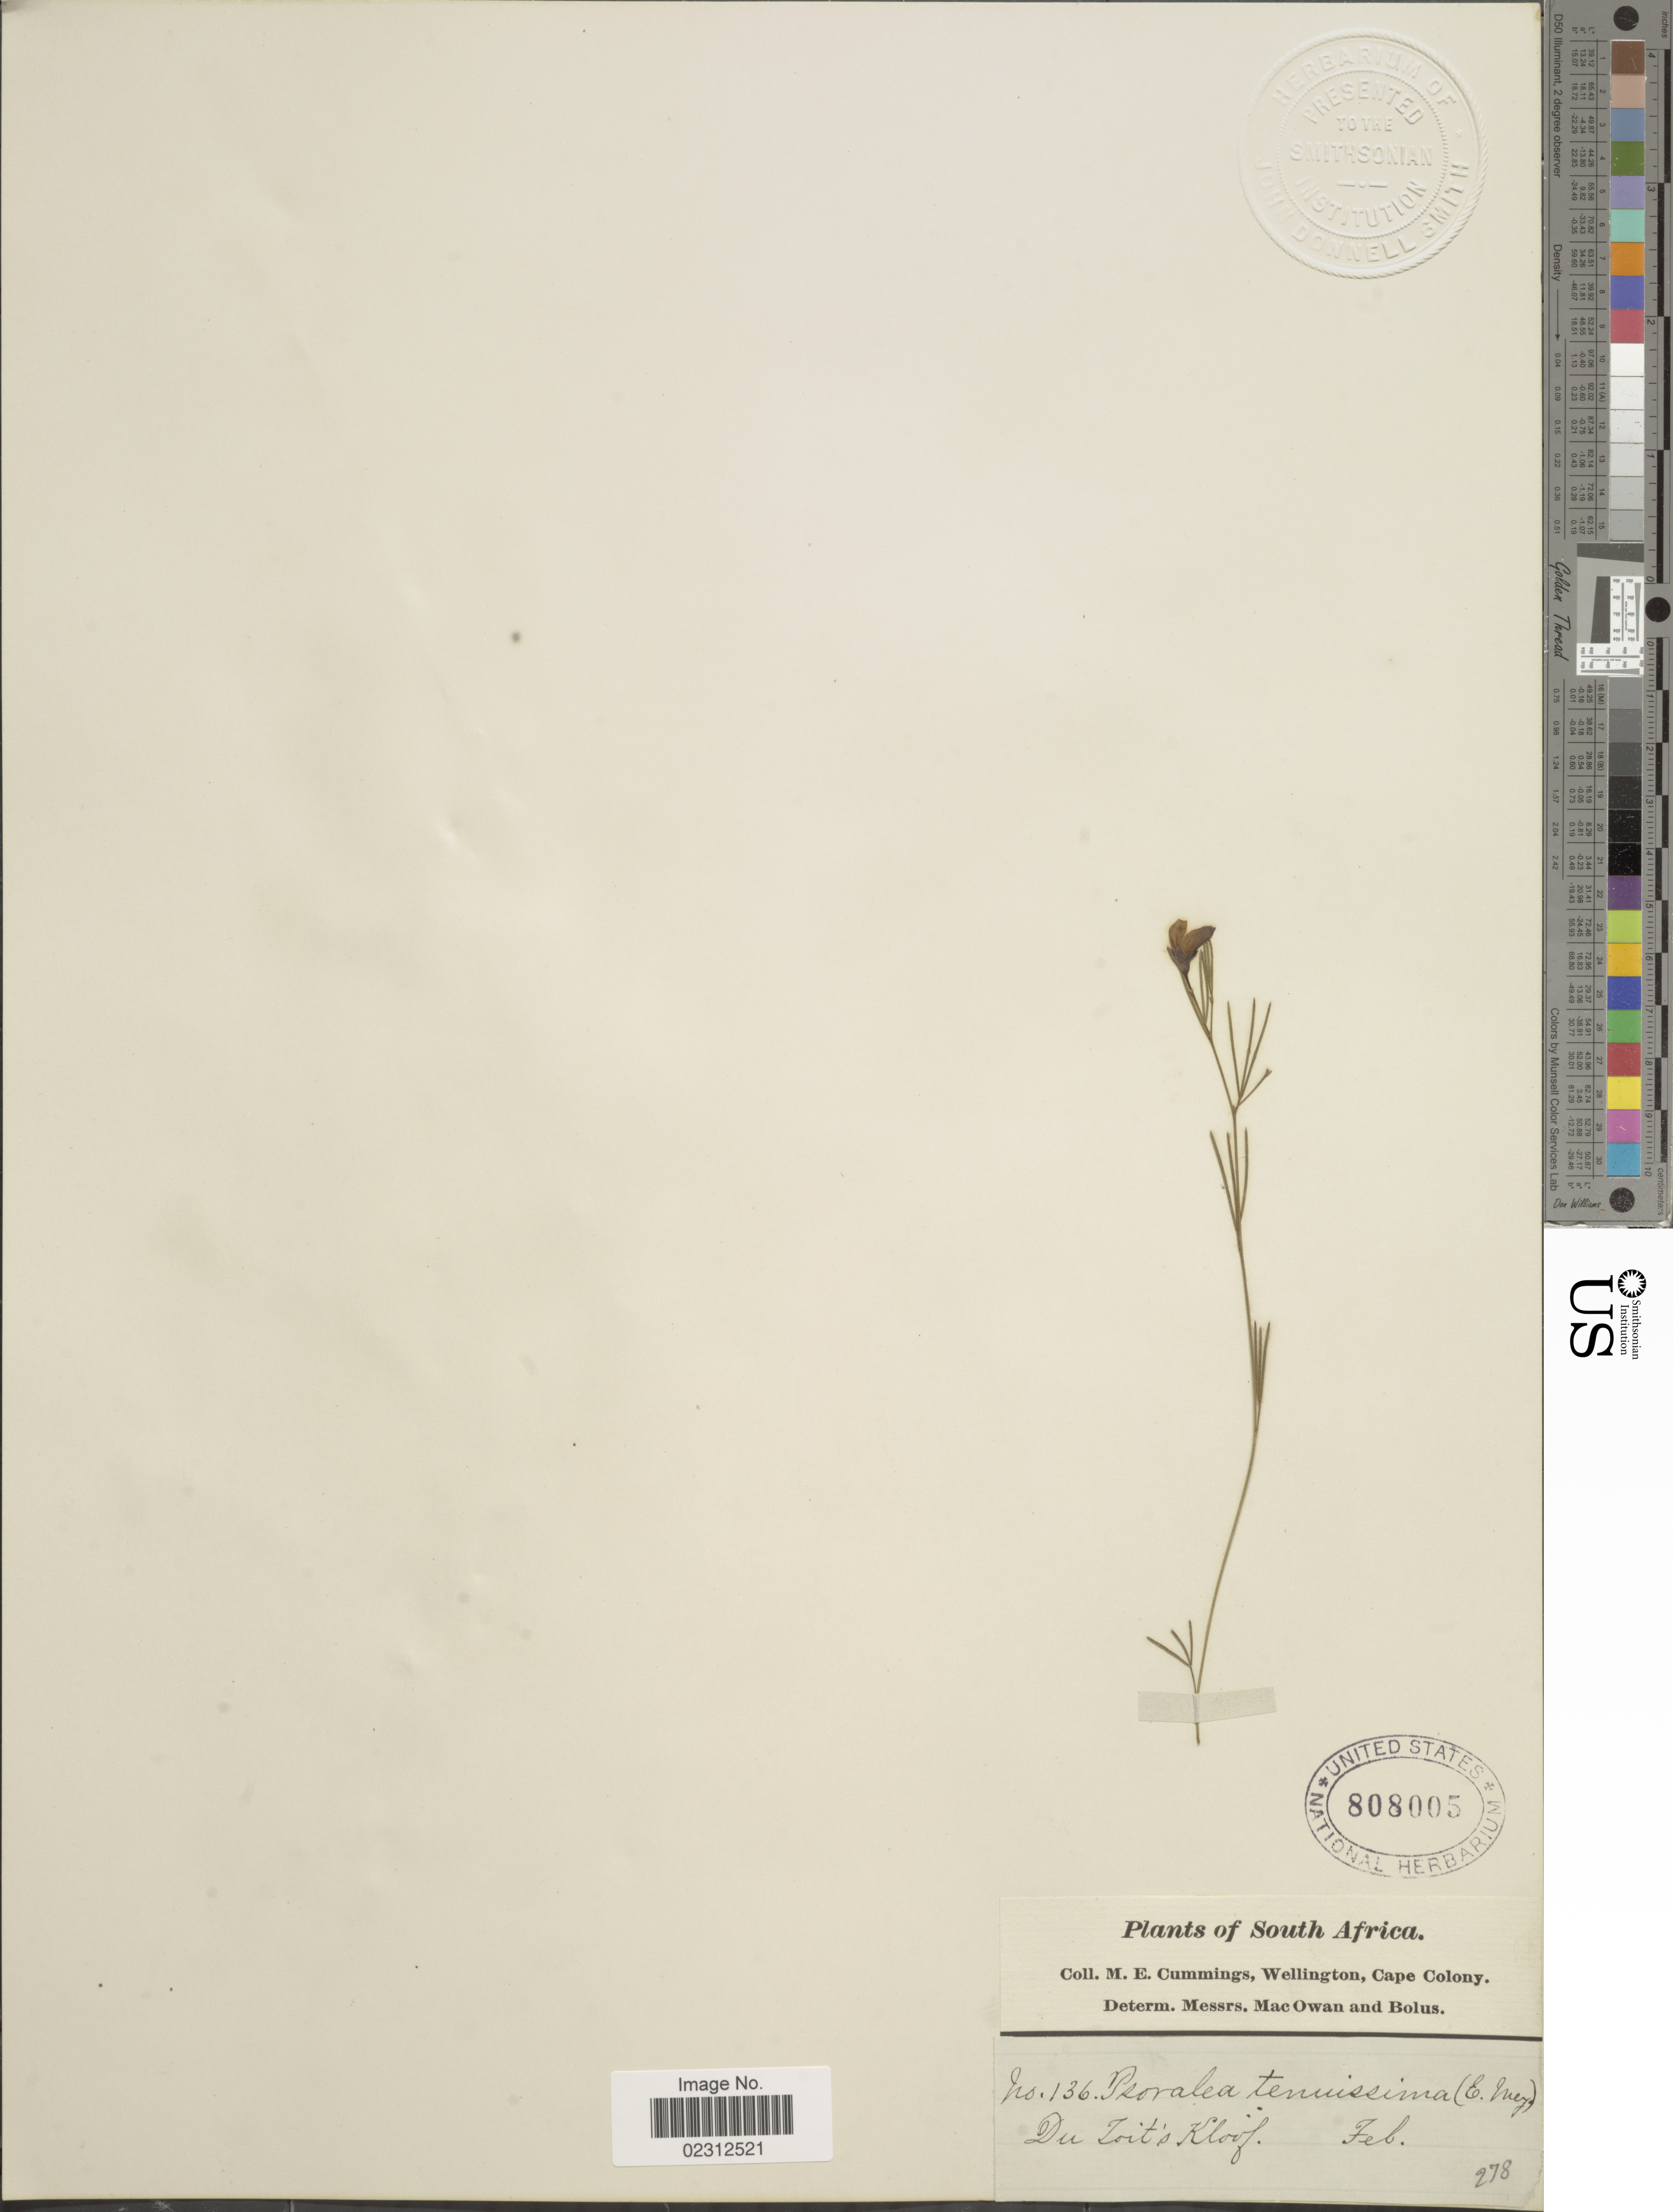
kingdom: Plantae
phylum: Tracheophyta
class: Magnoliopsida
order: Fabales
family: Fabaceae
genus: Psoralea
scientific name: Psoralea tenuissima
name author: E. Mey.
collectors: M. E. Cummings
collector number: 136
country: South Africa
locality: Du Toit's Kloof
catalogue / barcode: US 808005